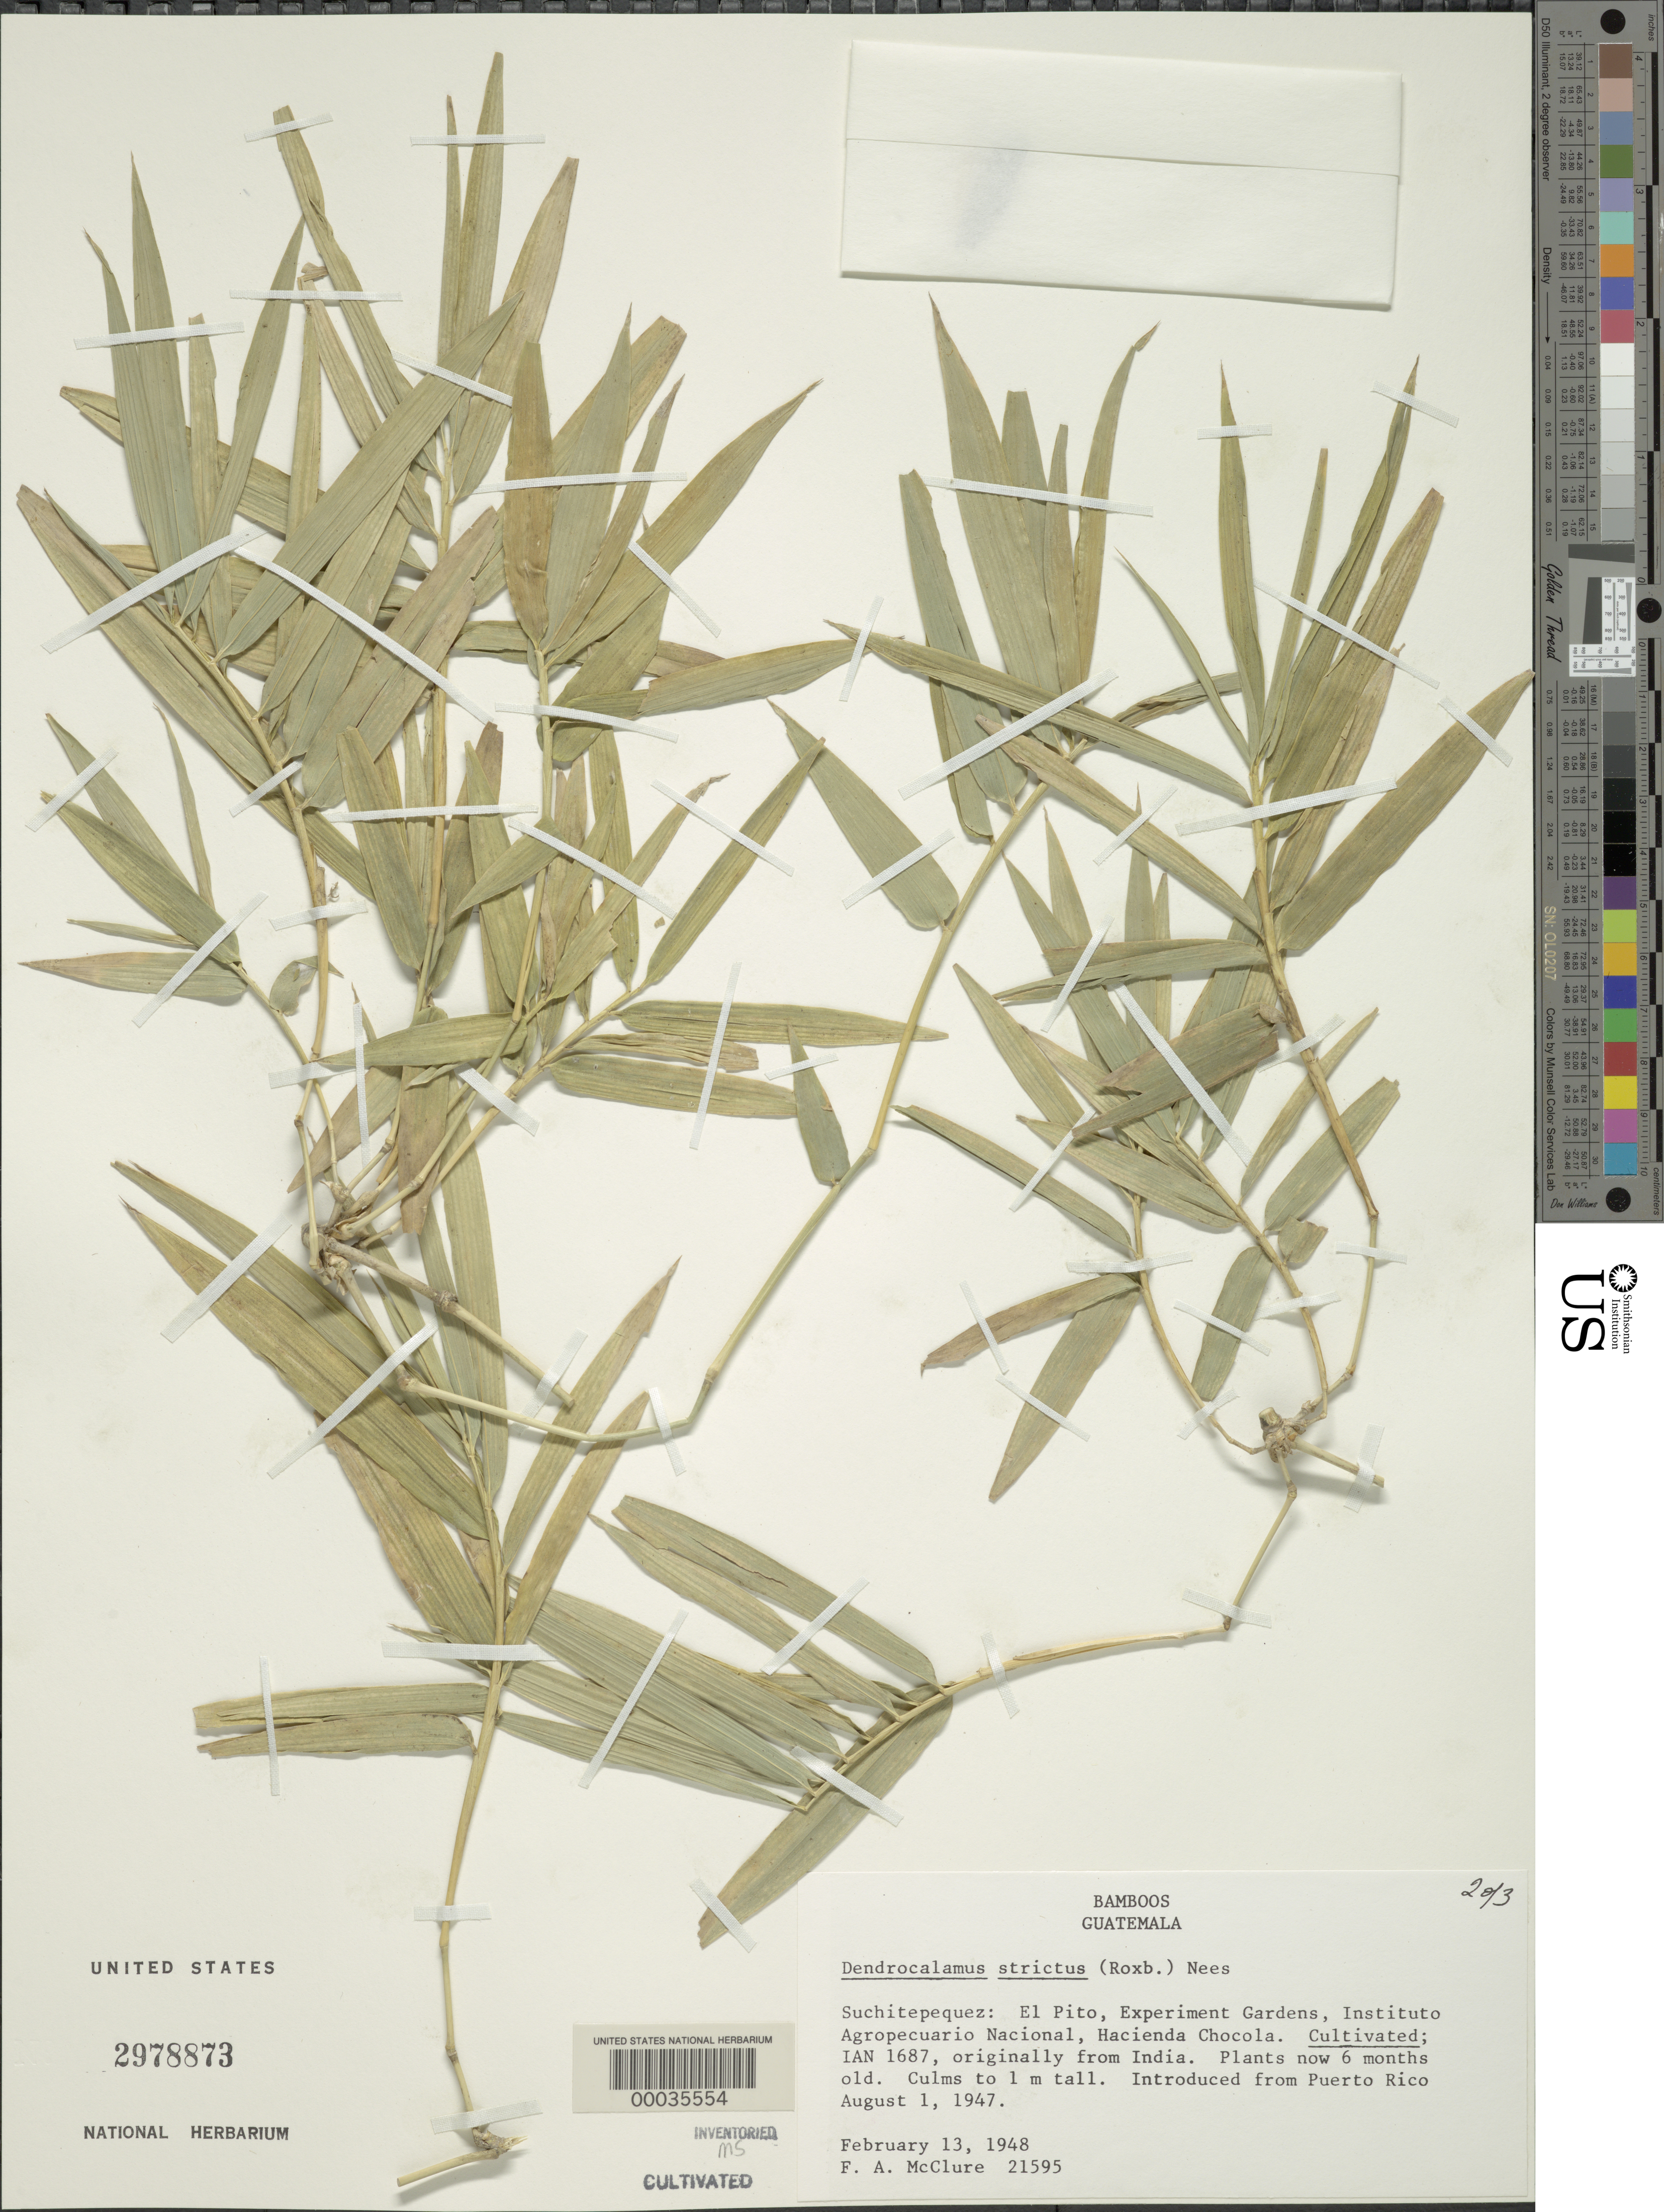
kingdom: Plantae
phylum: Tracheophyta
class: Liliopsida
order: Poales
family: Poaceae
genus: Dendrocalamus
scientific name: Dendrocalamus strictus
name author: (Roxb.) Nees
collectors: F. A. McClure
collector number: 21595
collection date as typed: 13 Feb 1948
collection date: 1948-02-13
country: Guatemala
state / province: Suchitepéquez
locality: Experimental garden - El Pito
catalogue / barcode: US 2978873